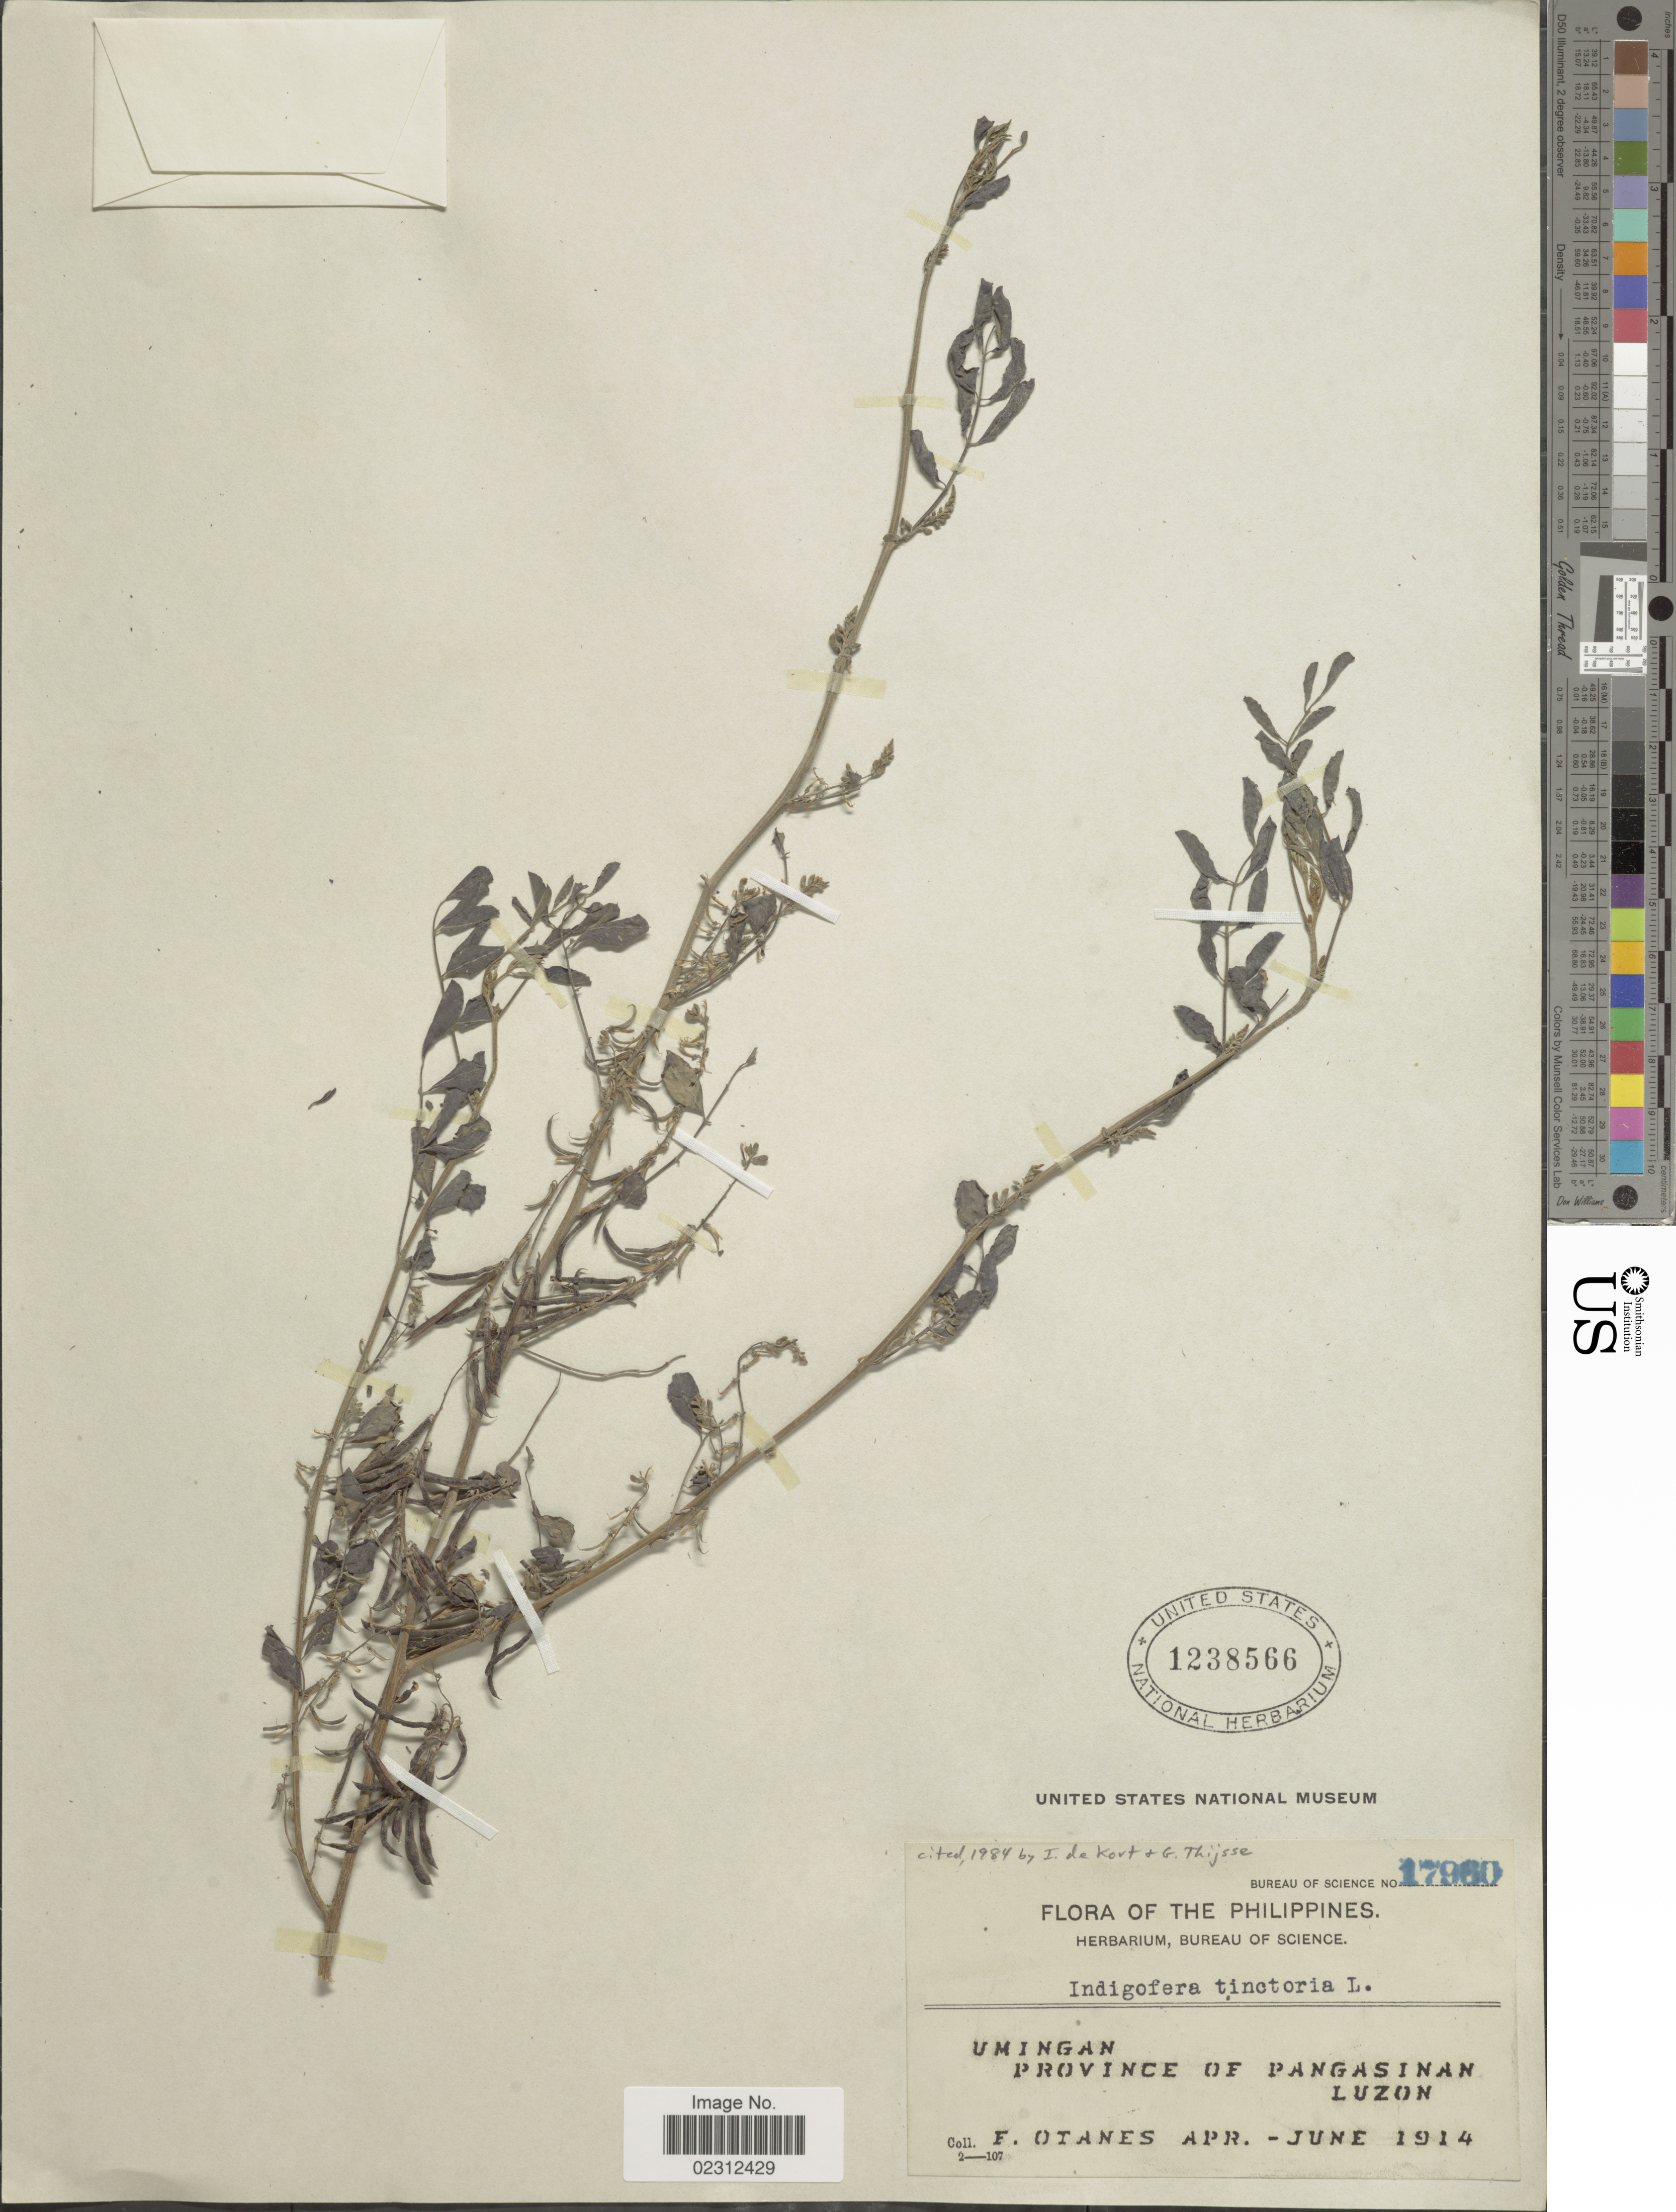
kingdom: Plantae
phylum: Tracheophyta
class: Magnoliopsida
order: Fabales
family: Fabaceae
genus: Indigofera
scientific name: Indigofera tinctoria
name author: L.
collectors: F. Q. Otanes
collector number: Bureau of Science 17960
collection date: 1914-04/1914-06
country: Philippines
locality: Umingan, Province of Pangasinan, Luzon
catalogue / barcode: US 1238566